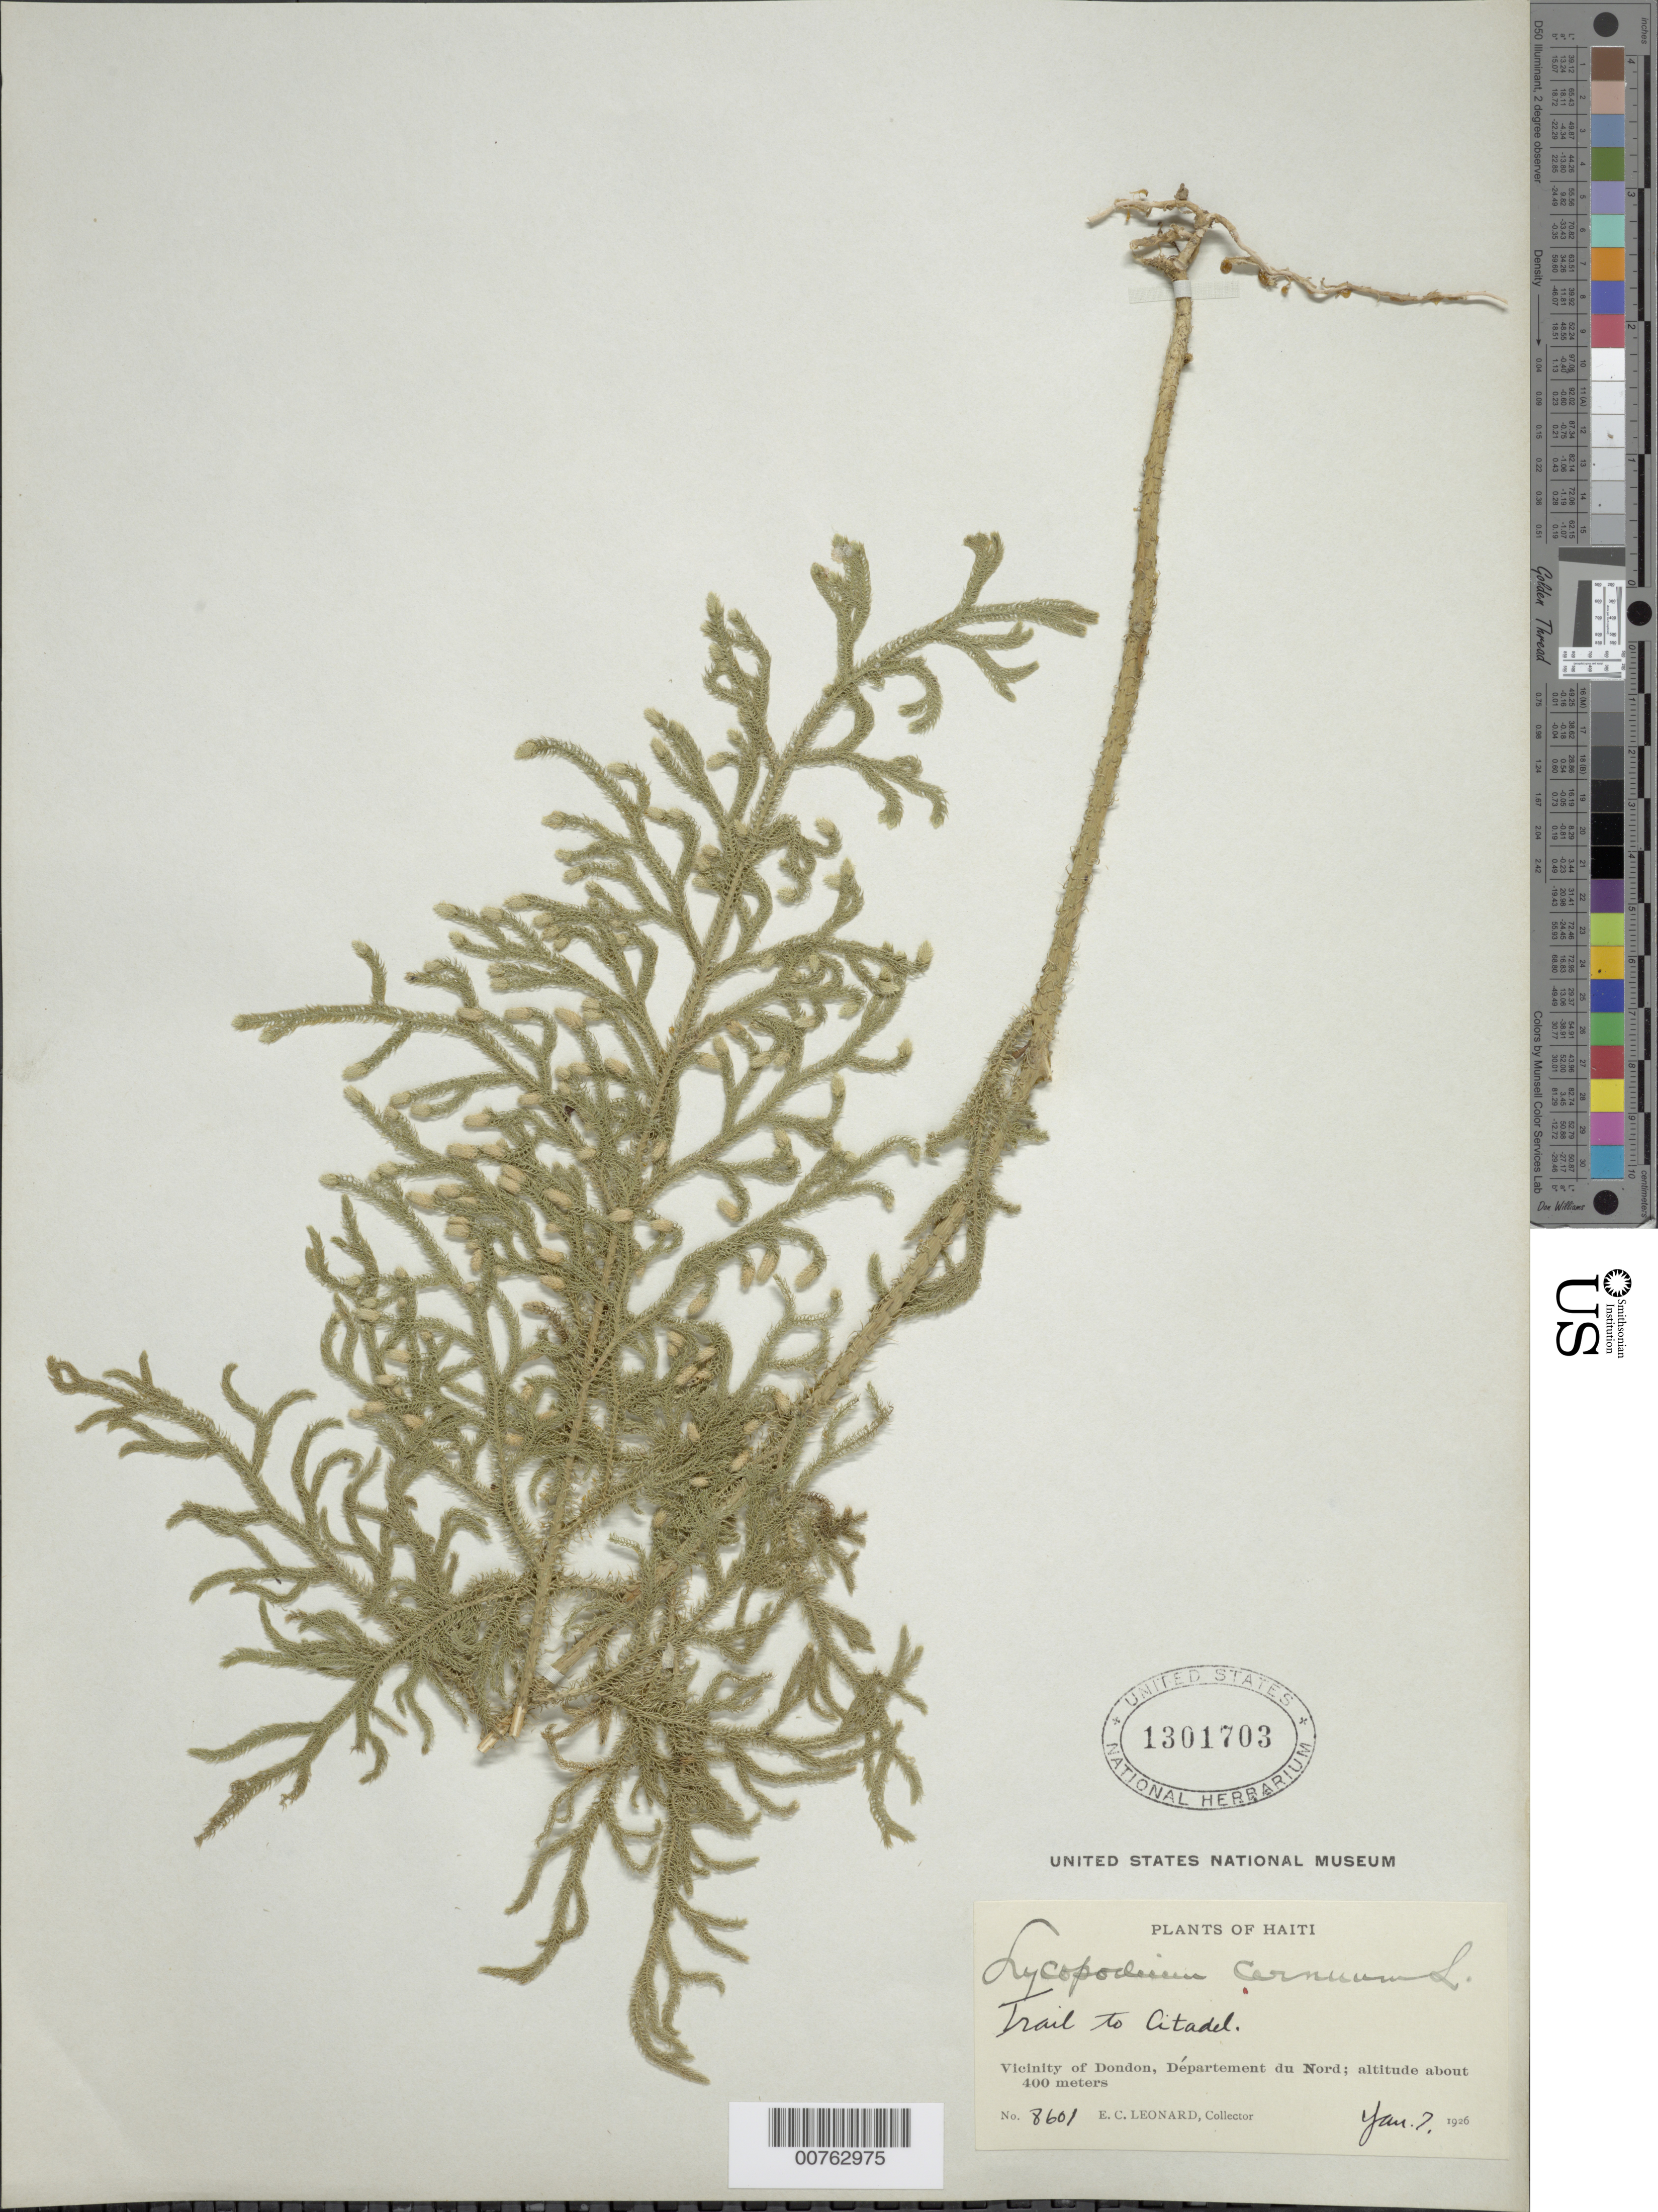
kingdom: Plantae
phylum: Tracheophyta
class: Lycopodiopsida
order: Lycopodiales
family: Lycopodiaceae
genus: Palhinhaea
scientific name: Palhinhaea cernua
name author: (L.) Vasc. & Franco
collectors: E. C. Leonard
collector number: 8601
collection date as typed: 07 Jan 1926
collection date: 1926-01-07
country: Haiti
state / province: Nord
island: Hispaniola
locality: Vicinity of Dondon, Departement du Nord. Trail to Citadel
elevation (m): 400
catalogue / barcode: US 1301703